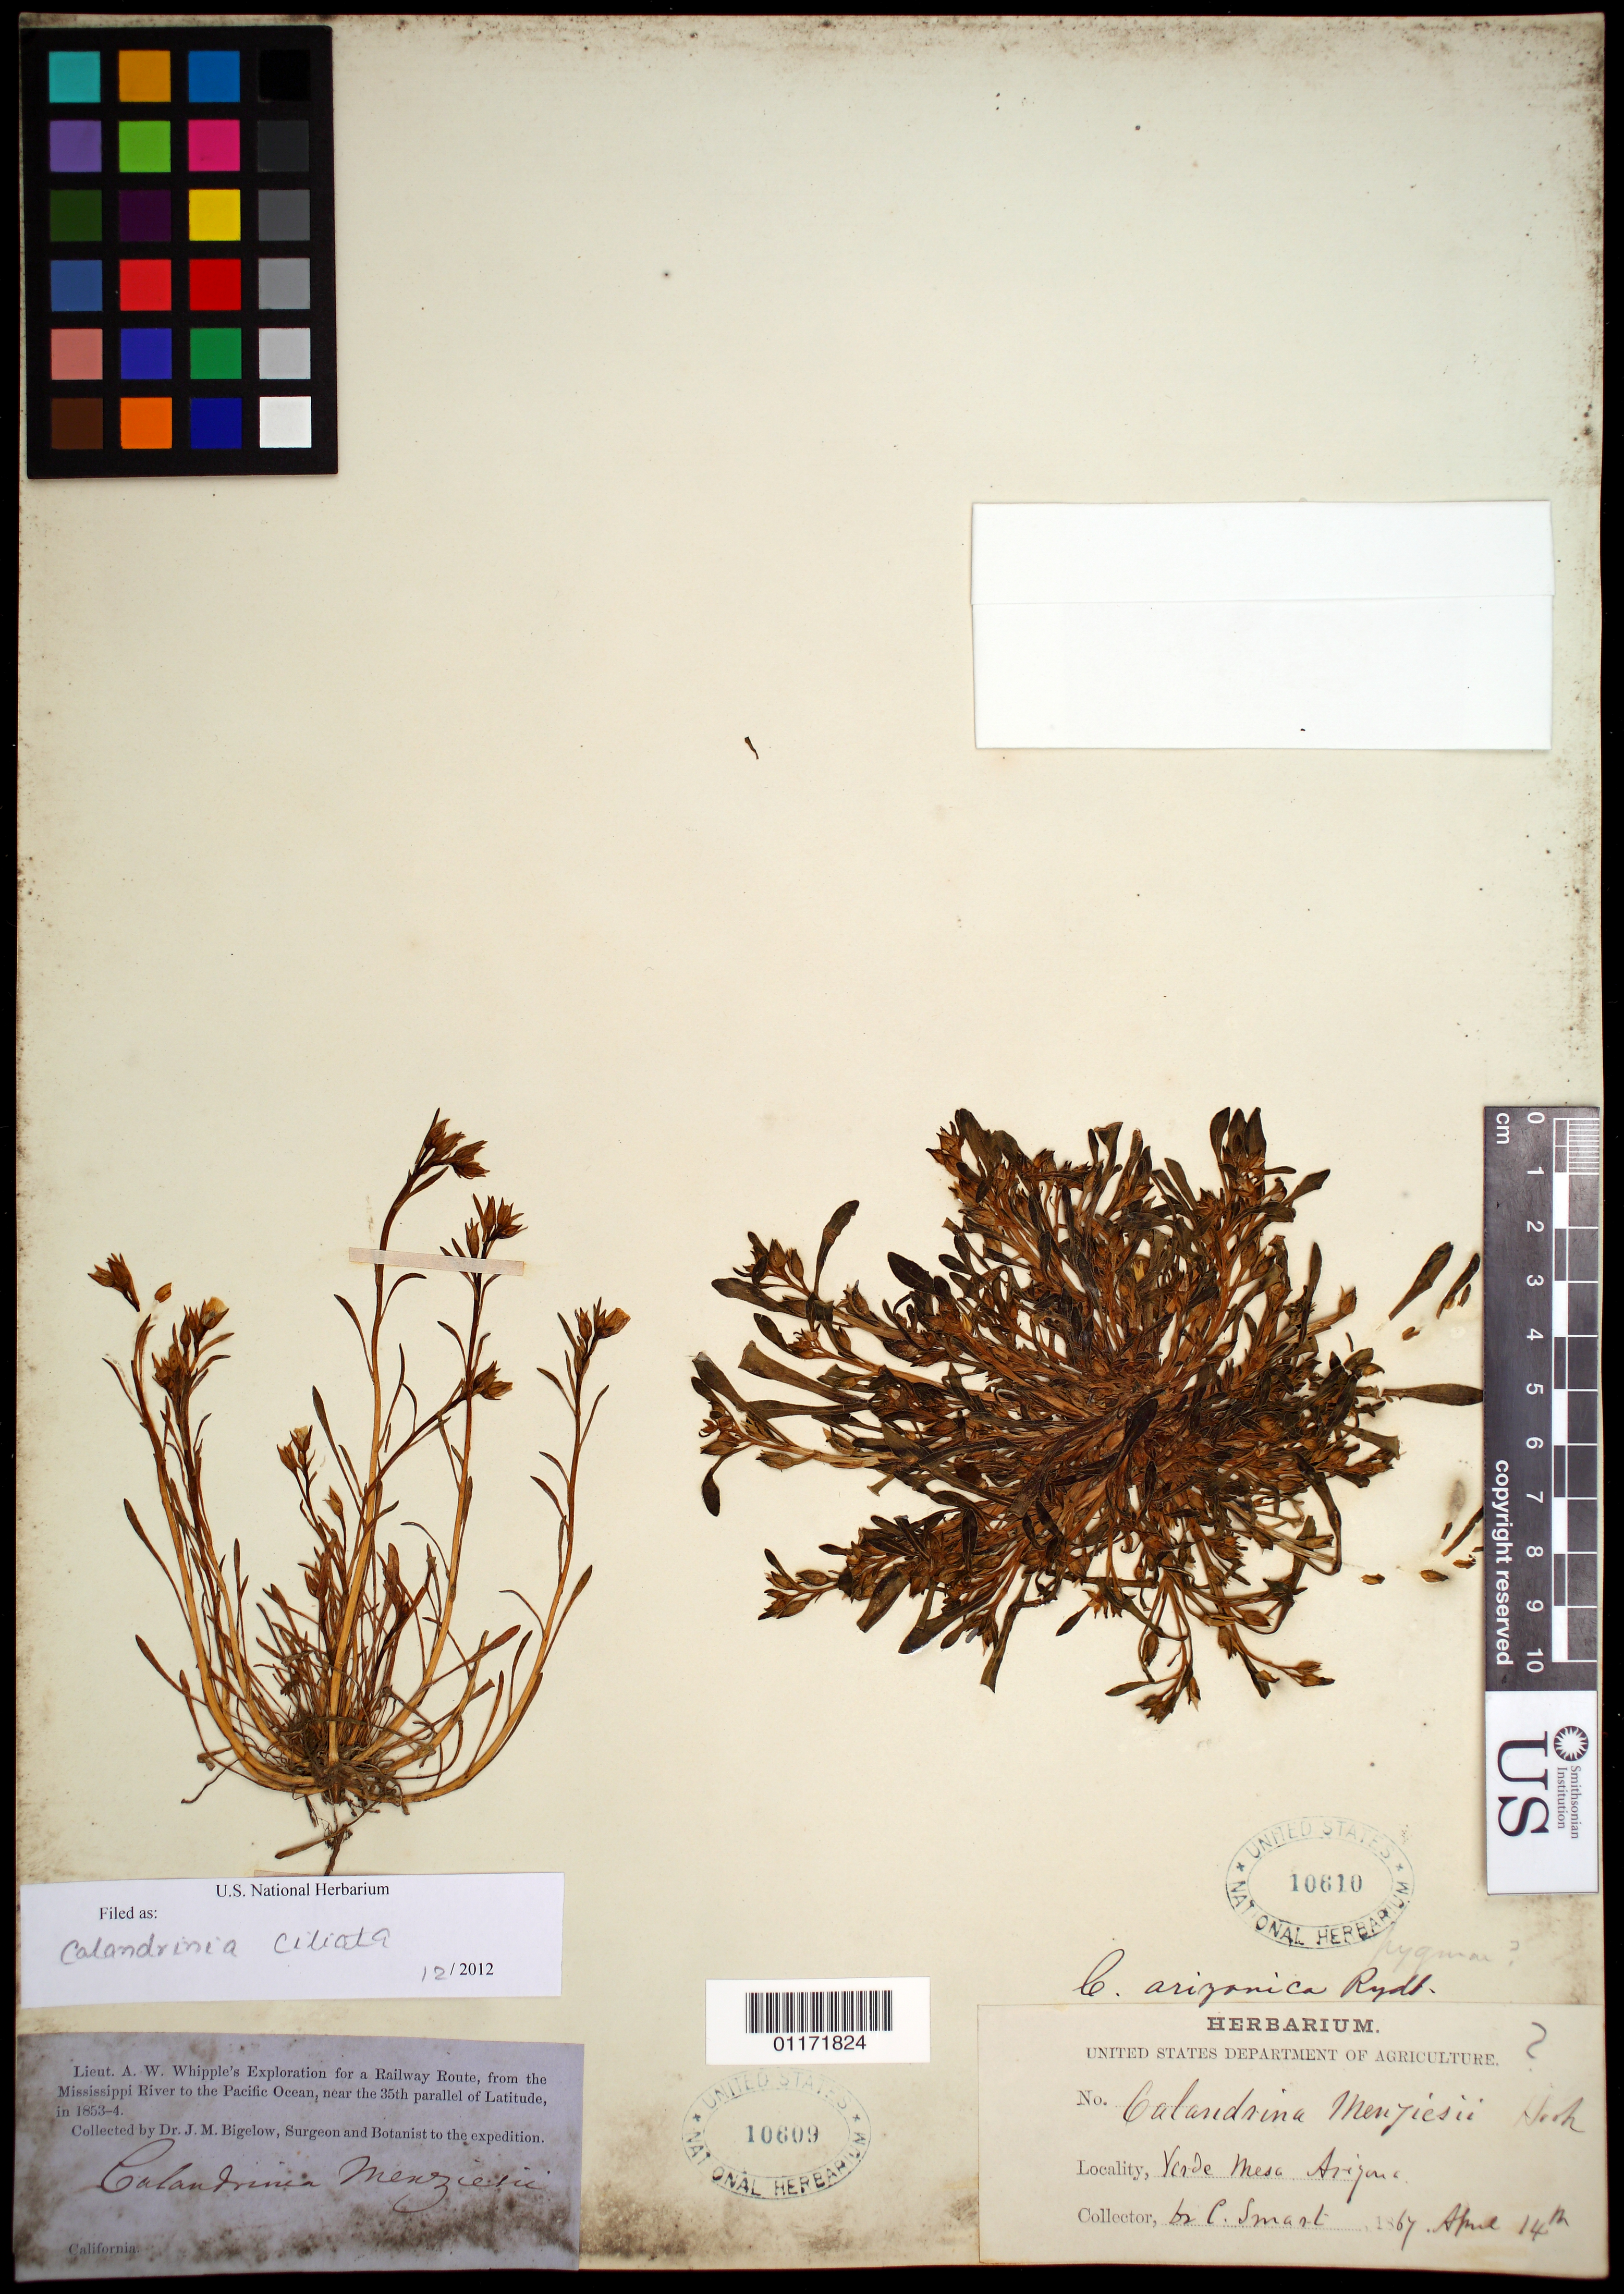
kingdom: Plantae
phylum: Tracheophyta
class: Magnoliopsida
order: Caryophyllales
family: Montiaceae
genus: Calandrinia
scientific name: Calandrinia ciliata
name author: (Ruiz & Pav.) DC.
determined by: Strong, Mark T., (BOT), Smithsonian Institution - National Museum of Natural History (UNITED STATES)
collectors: J. M. Bigelow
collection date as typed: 1853 to -- --- 1854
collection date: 1853/1854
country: United States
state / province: California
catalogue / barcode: US 10609